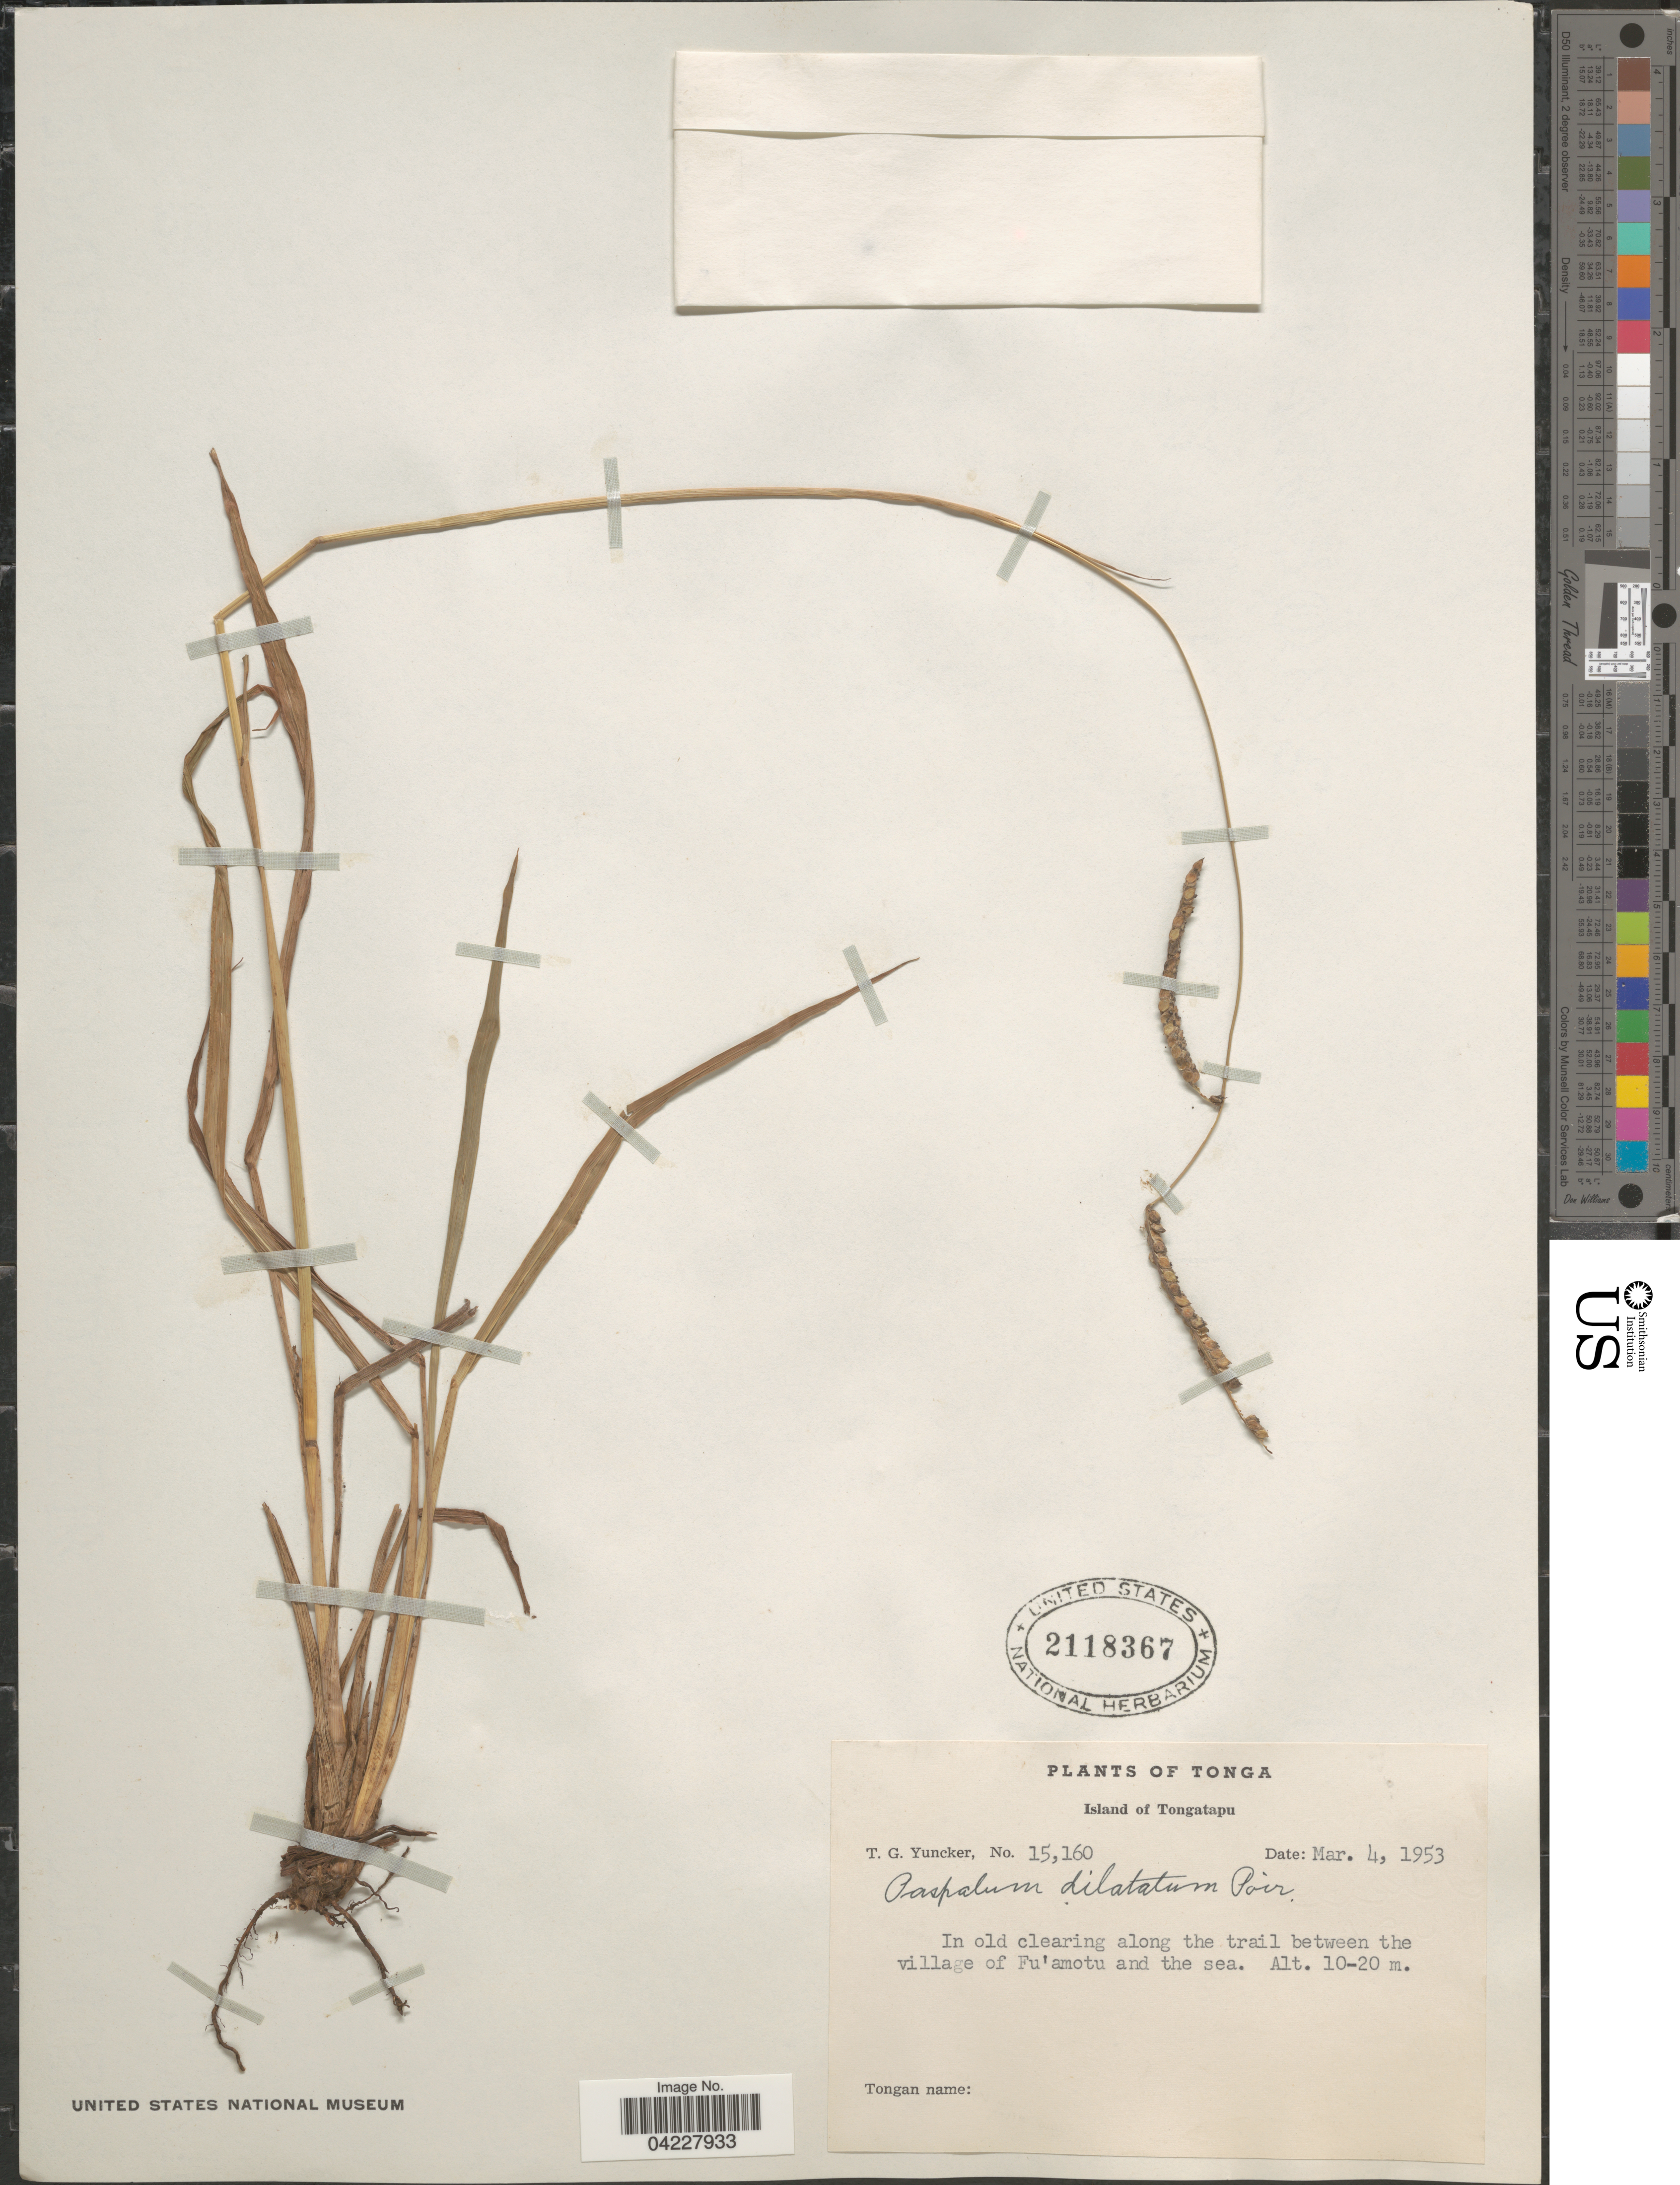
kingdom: Plantae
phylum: Tracheophyta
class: Liliopsida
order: Poales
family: Poaceae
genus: Paspalum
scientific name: Paspalum dilatatum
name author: Poir.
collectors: T. G. Yuncker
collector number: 15160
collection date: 1953-03-04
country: Tonga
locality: Island of Tongatapu. In old clearing along the trail between the village of Fu'amotu and the sea.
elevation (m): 10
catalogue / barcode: US 2118367